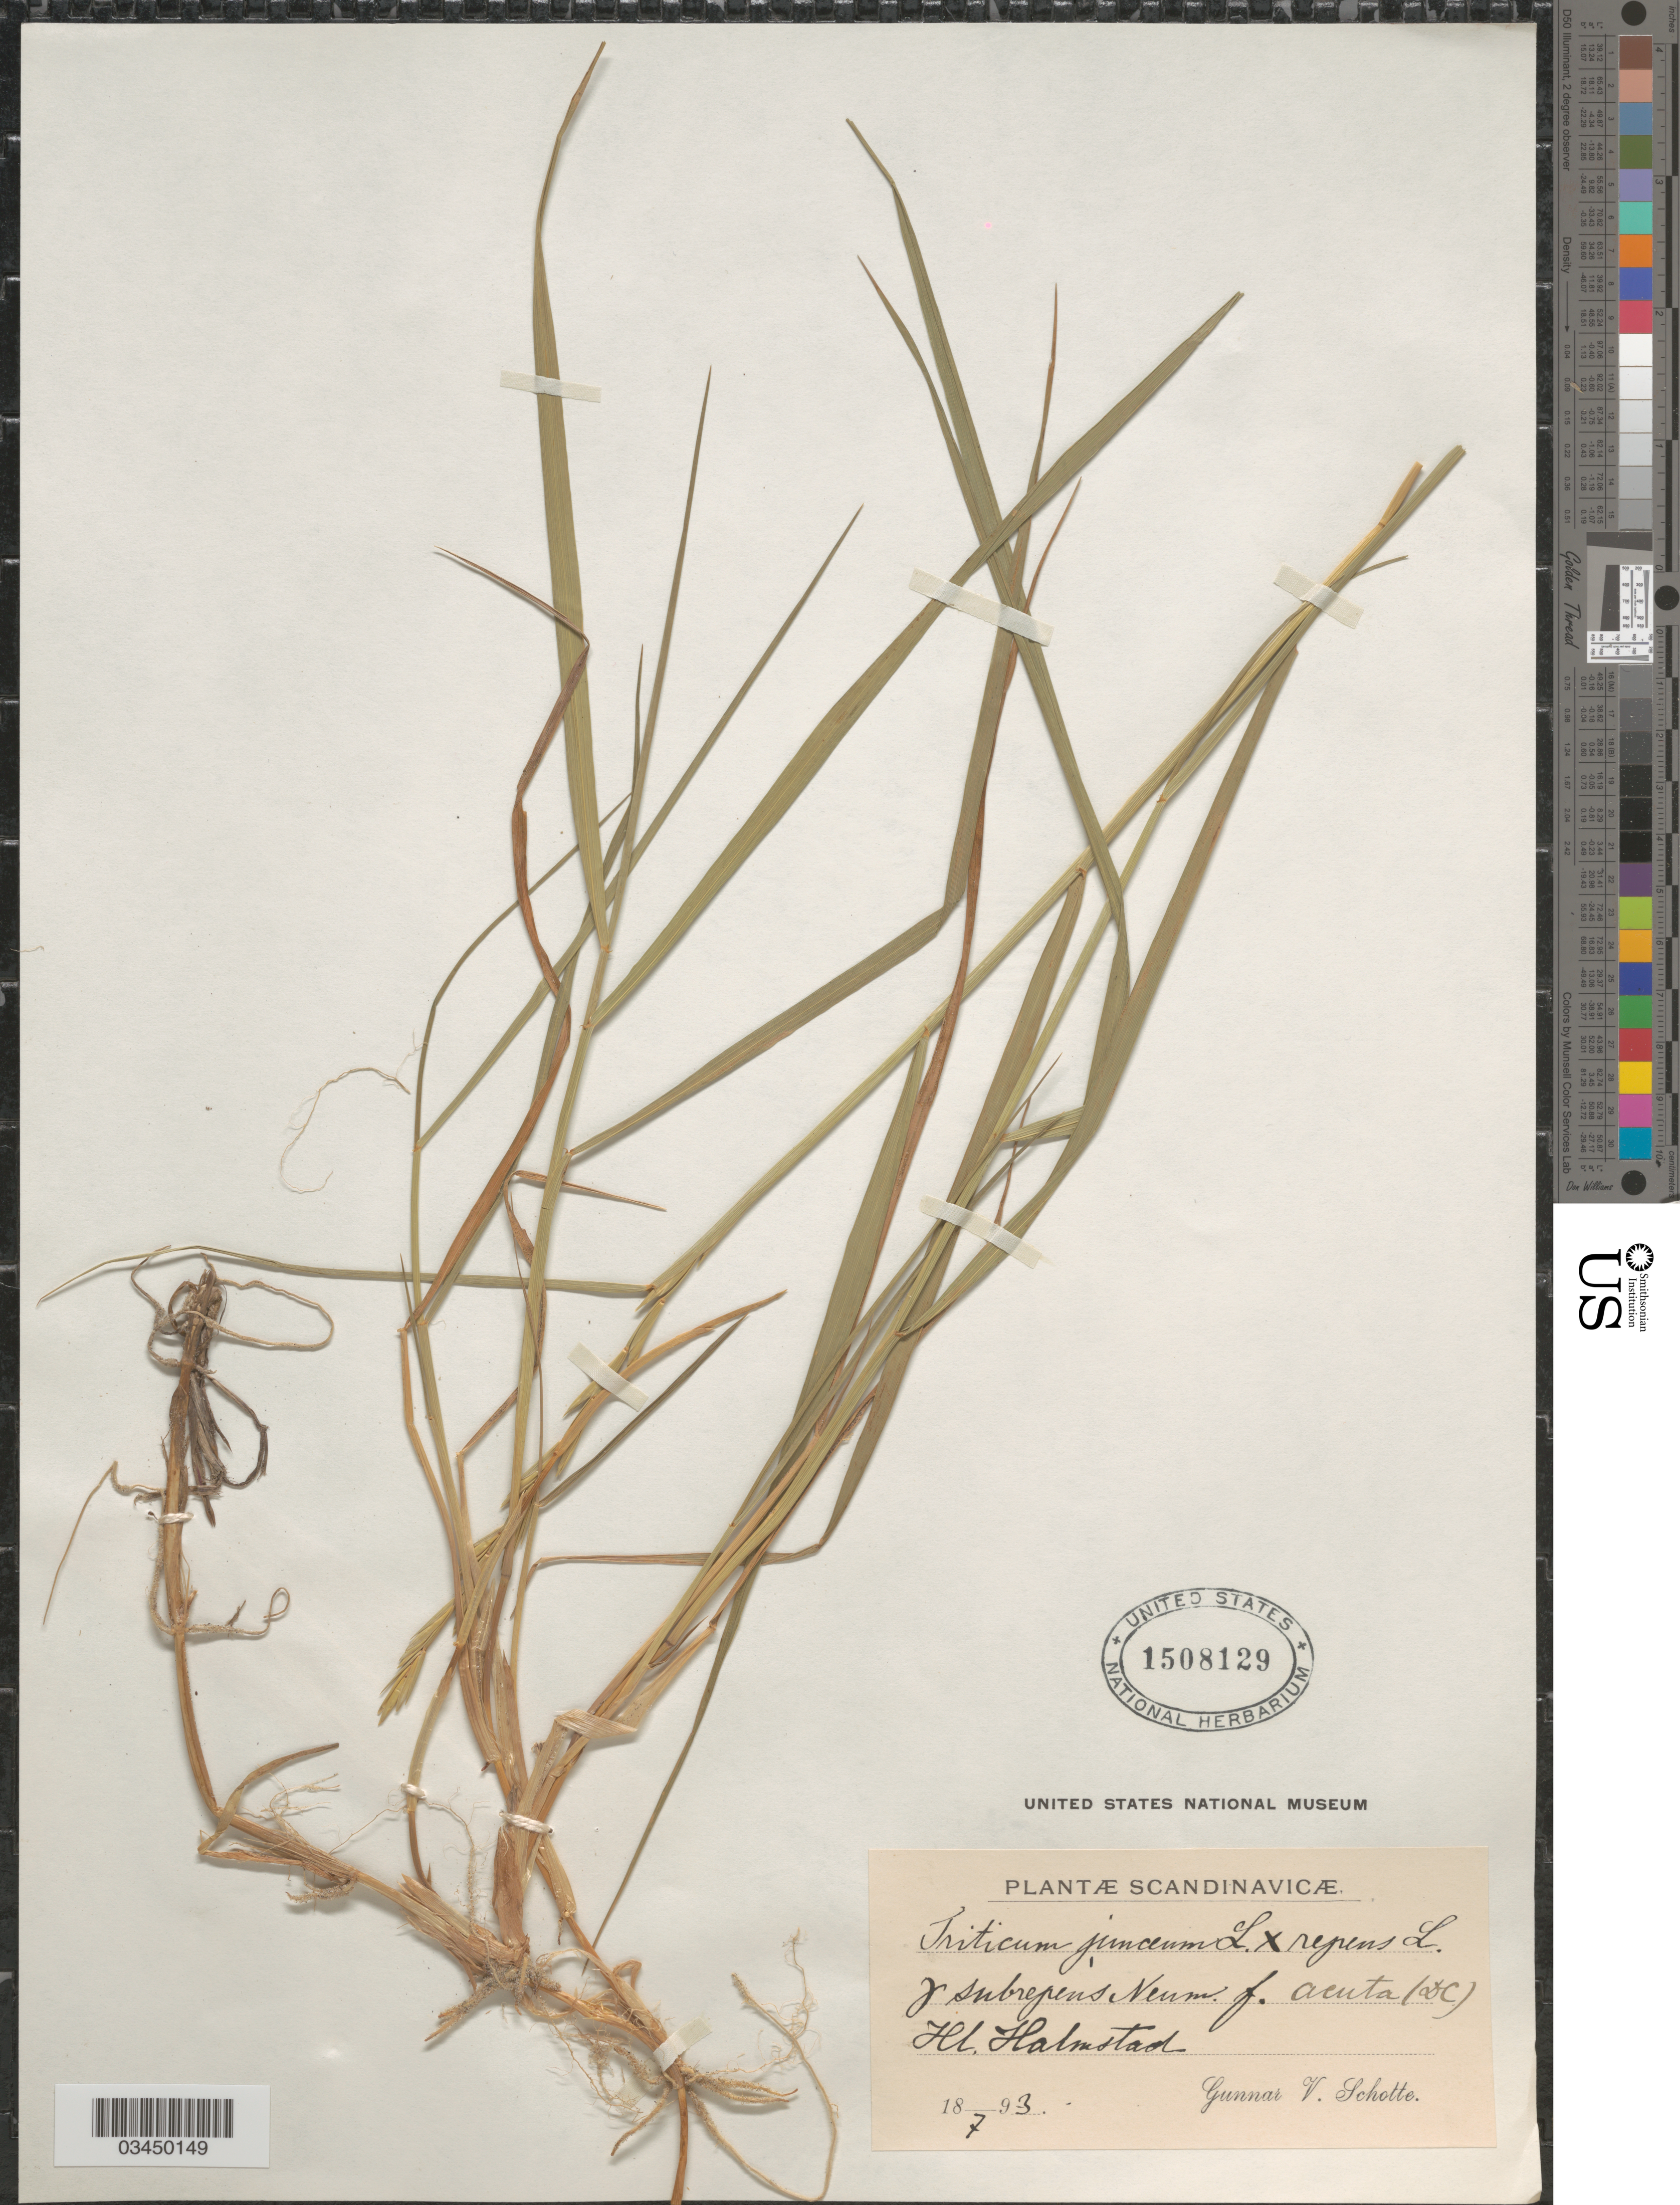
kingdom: Plantae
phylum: Tracheophyta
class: Liliopsida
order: Poales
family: Poaceae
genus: Elymus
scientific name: Elymus sp.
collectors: G. Schotte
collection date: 1893-07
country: Sweden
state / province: Halland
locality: Scandinavicæ. Hl. Halmstad.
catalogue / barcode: US 1508129